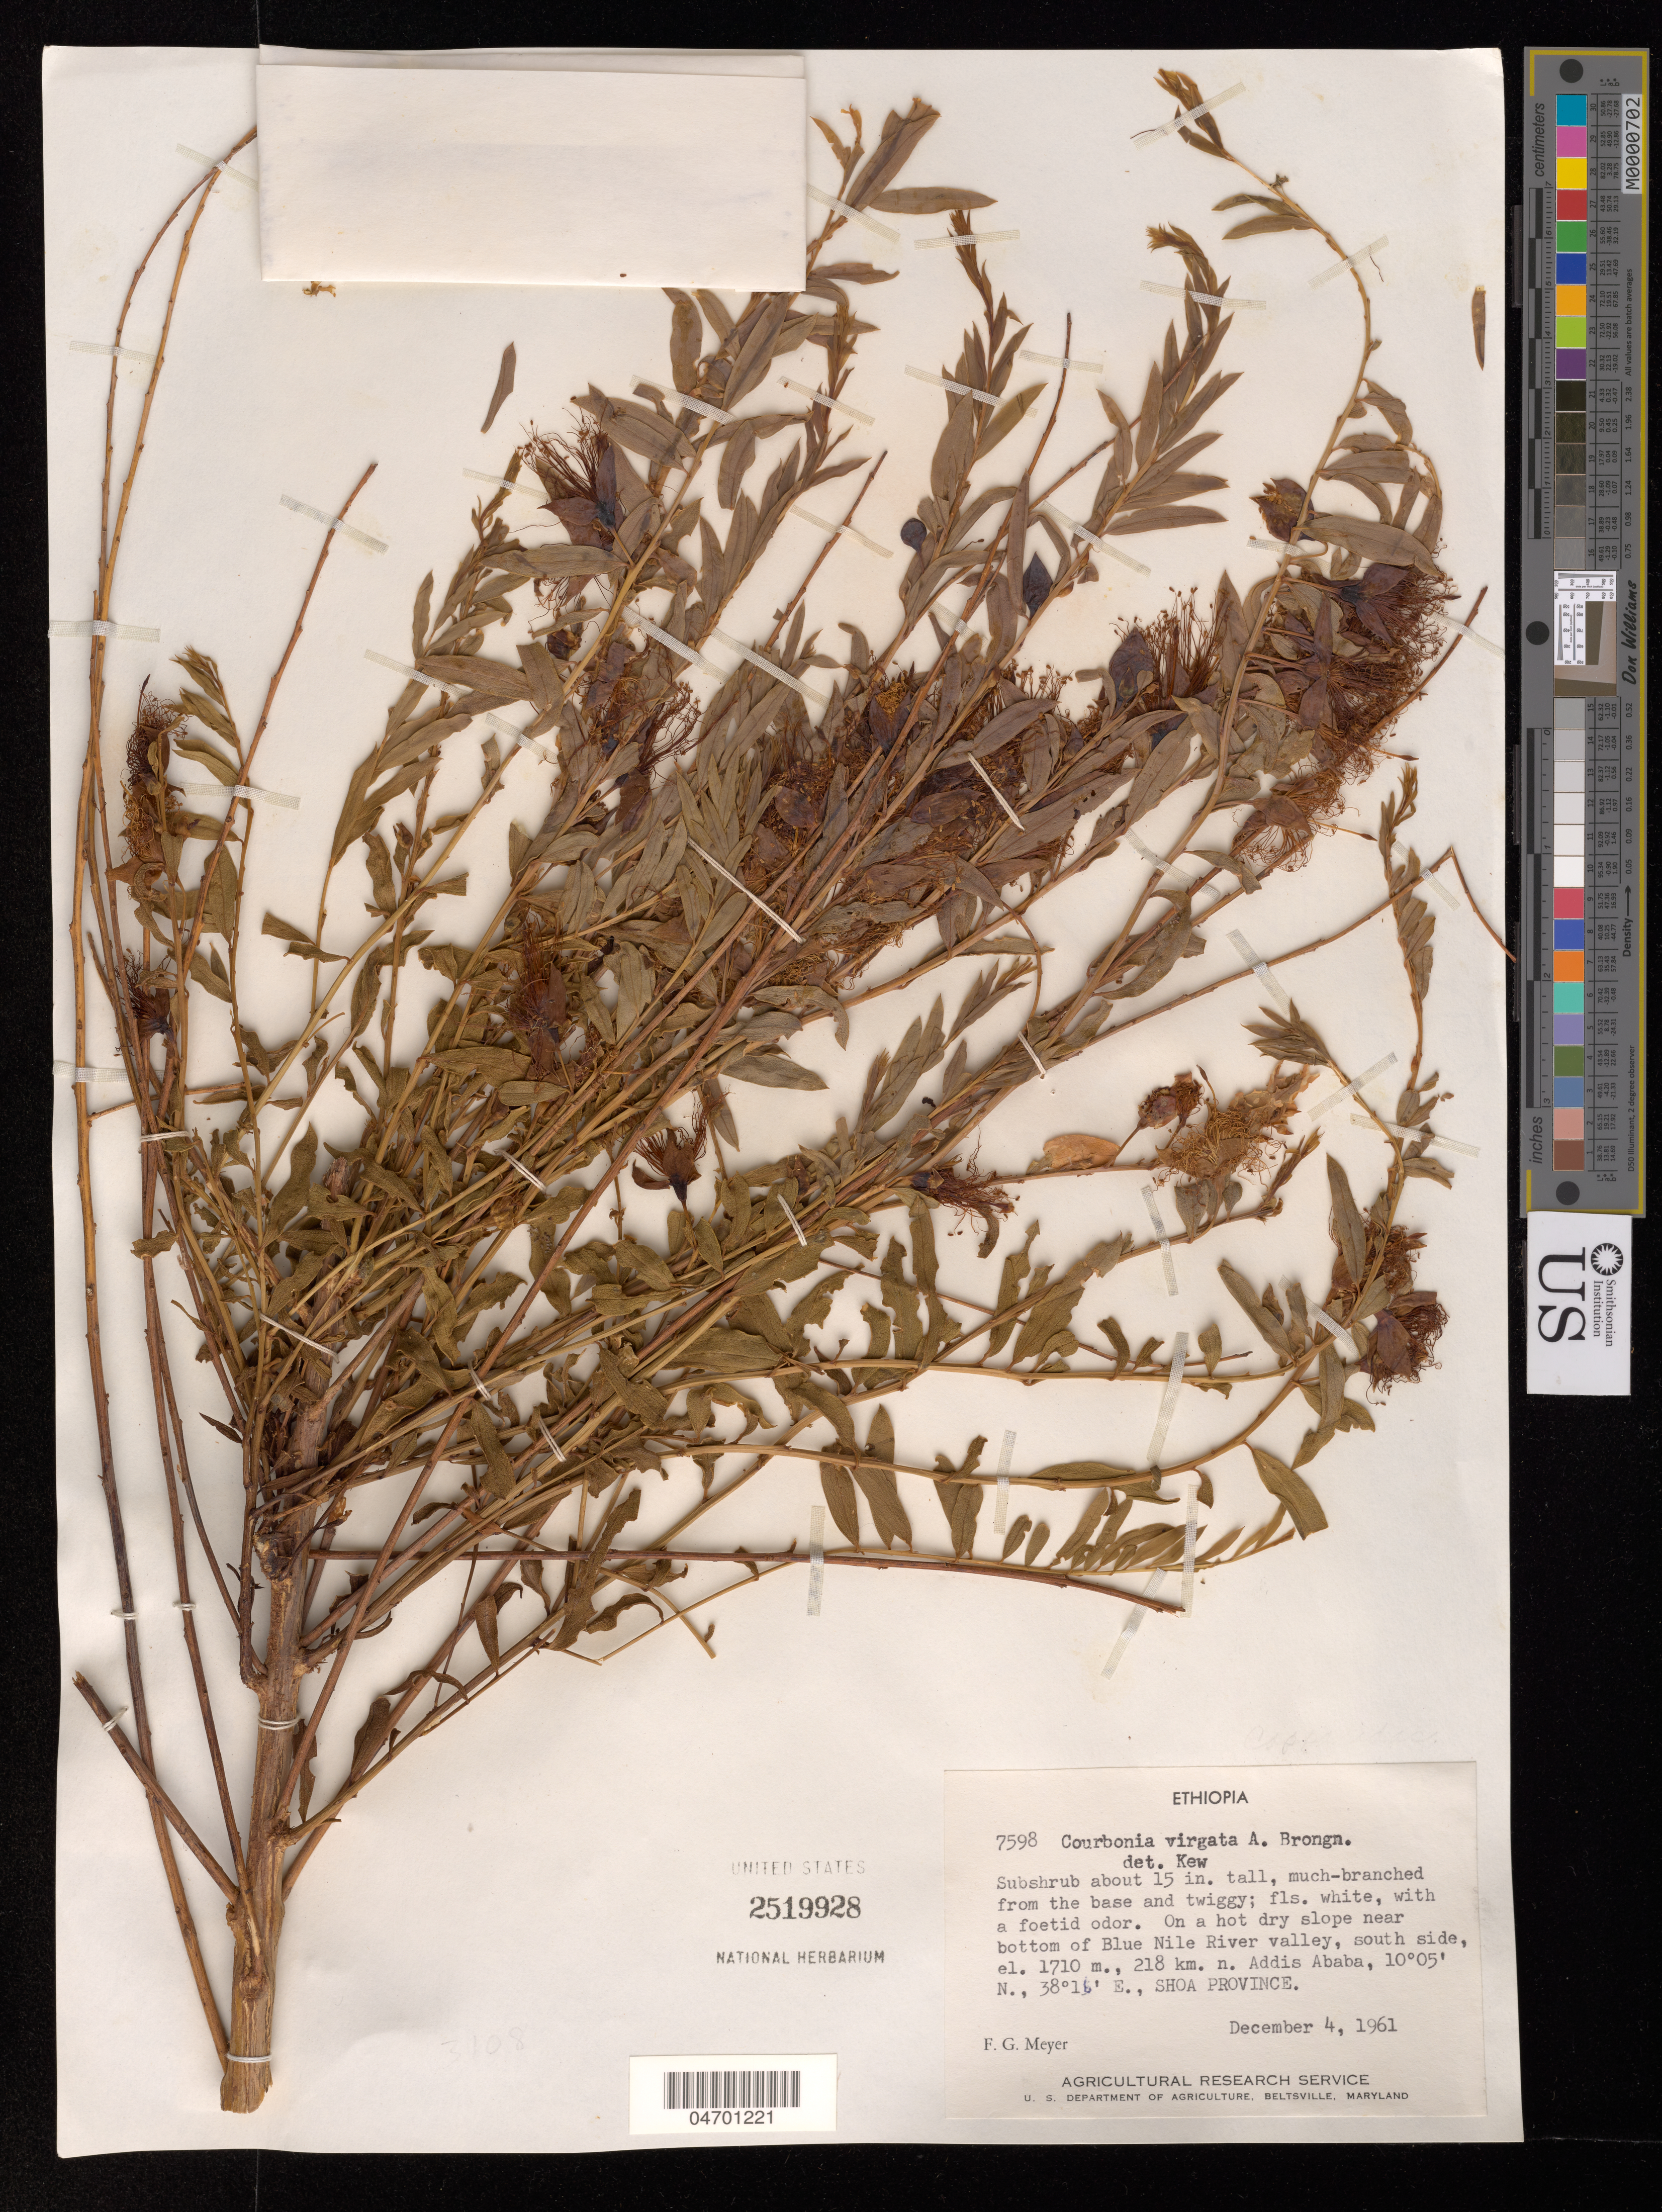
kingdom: Plantae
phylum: Tracheophyta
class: Magnoliopsida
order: Brassicales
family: Capparaceae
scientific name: Courbonoia virgata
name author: Brongn.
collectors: F. G. Meyer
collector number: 7598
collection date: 1961-12-04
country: Ethiopia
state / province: Addis Ababa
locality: On a hot dry slope near bottom of Blue Nile River valley, south side, 218 km. n. Addis Ababa, Shoa Province.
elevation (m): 1710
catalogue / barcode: US 2519928